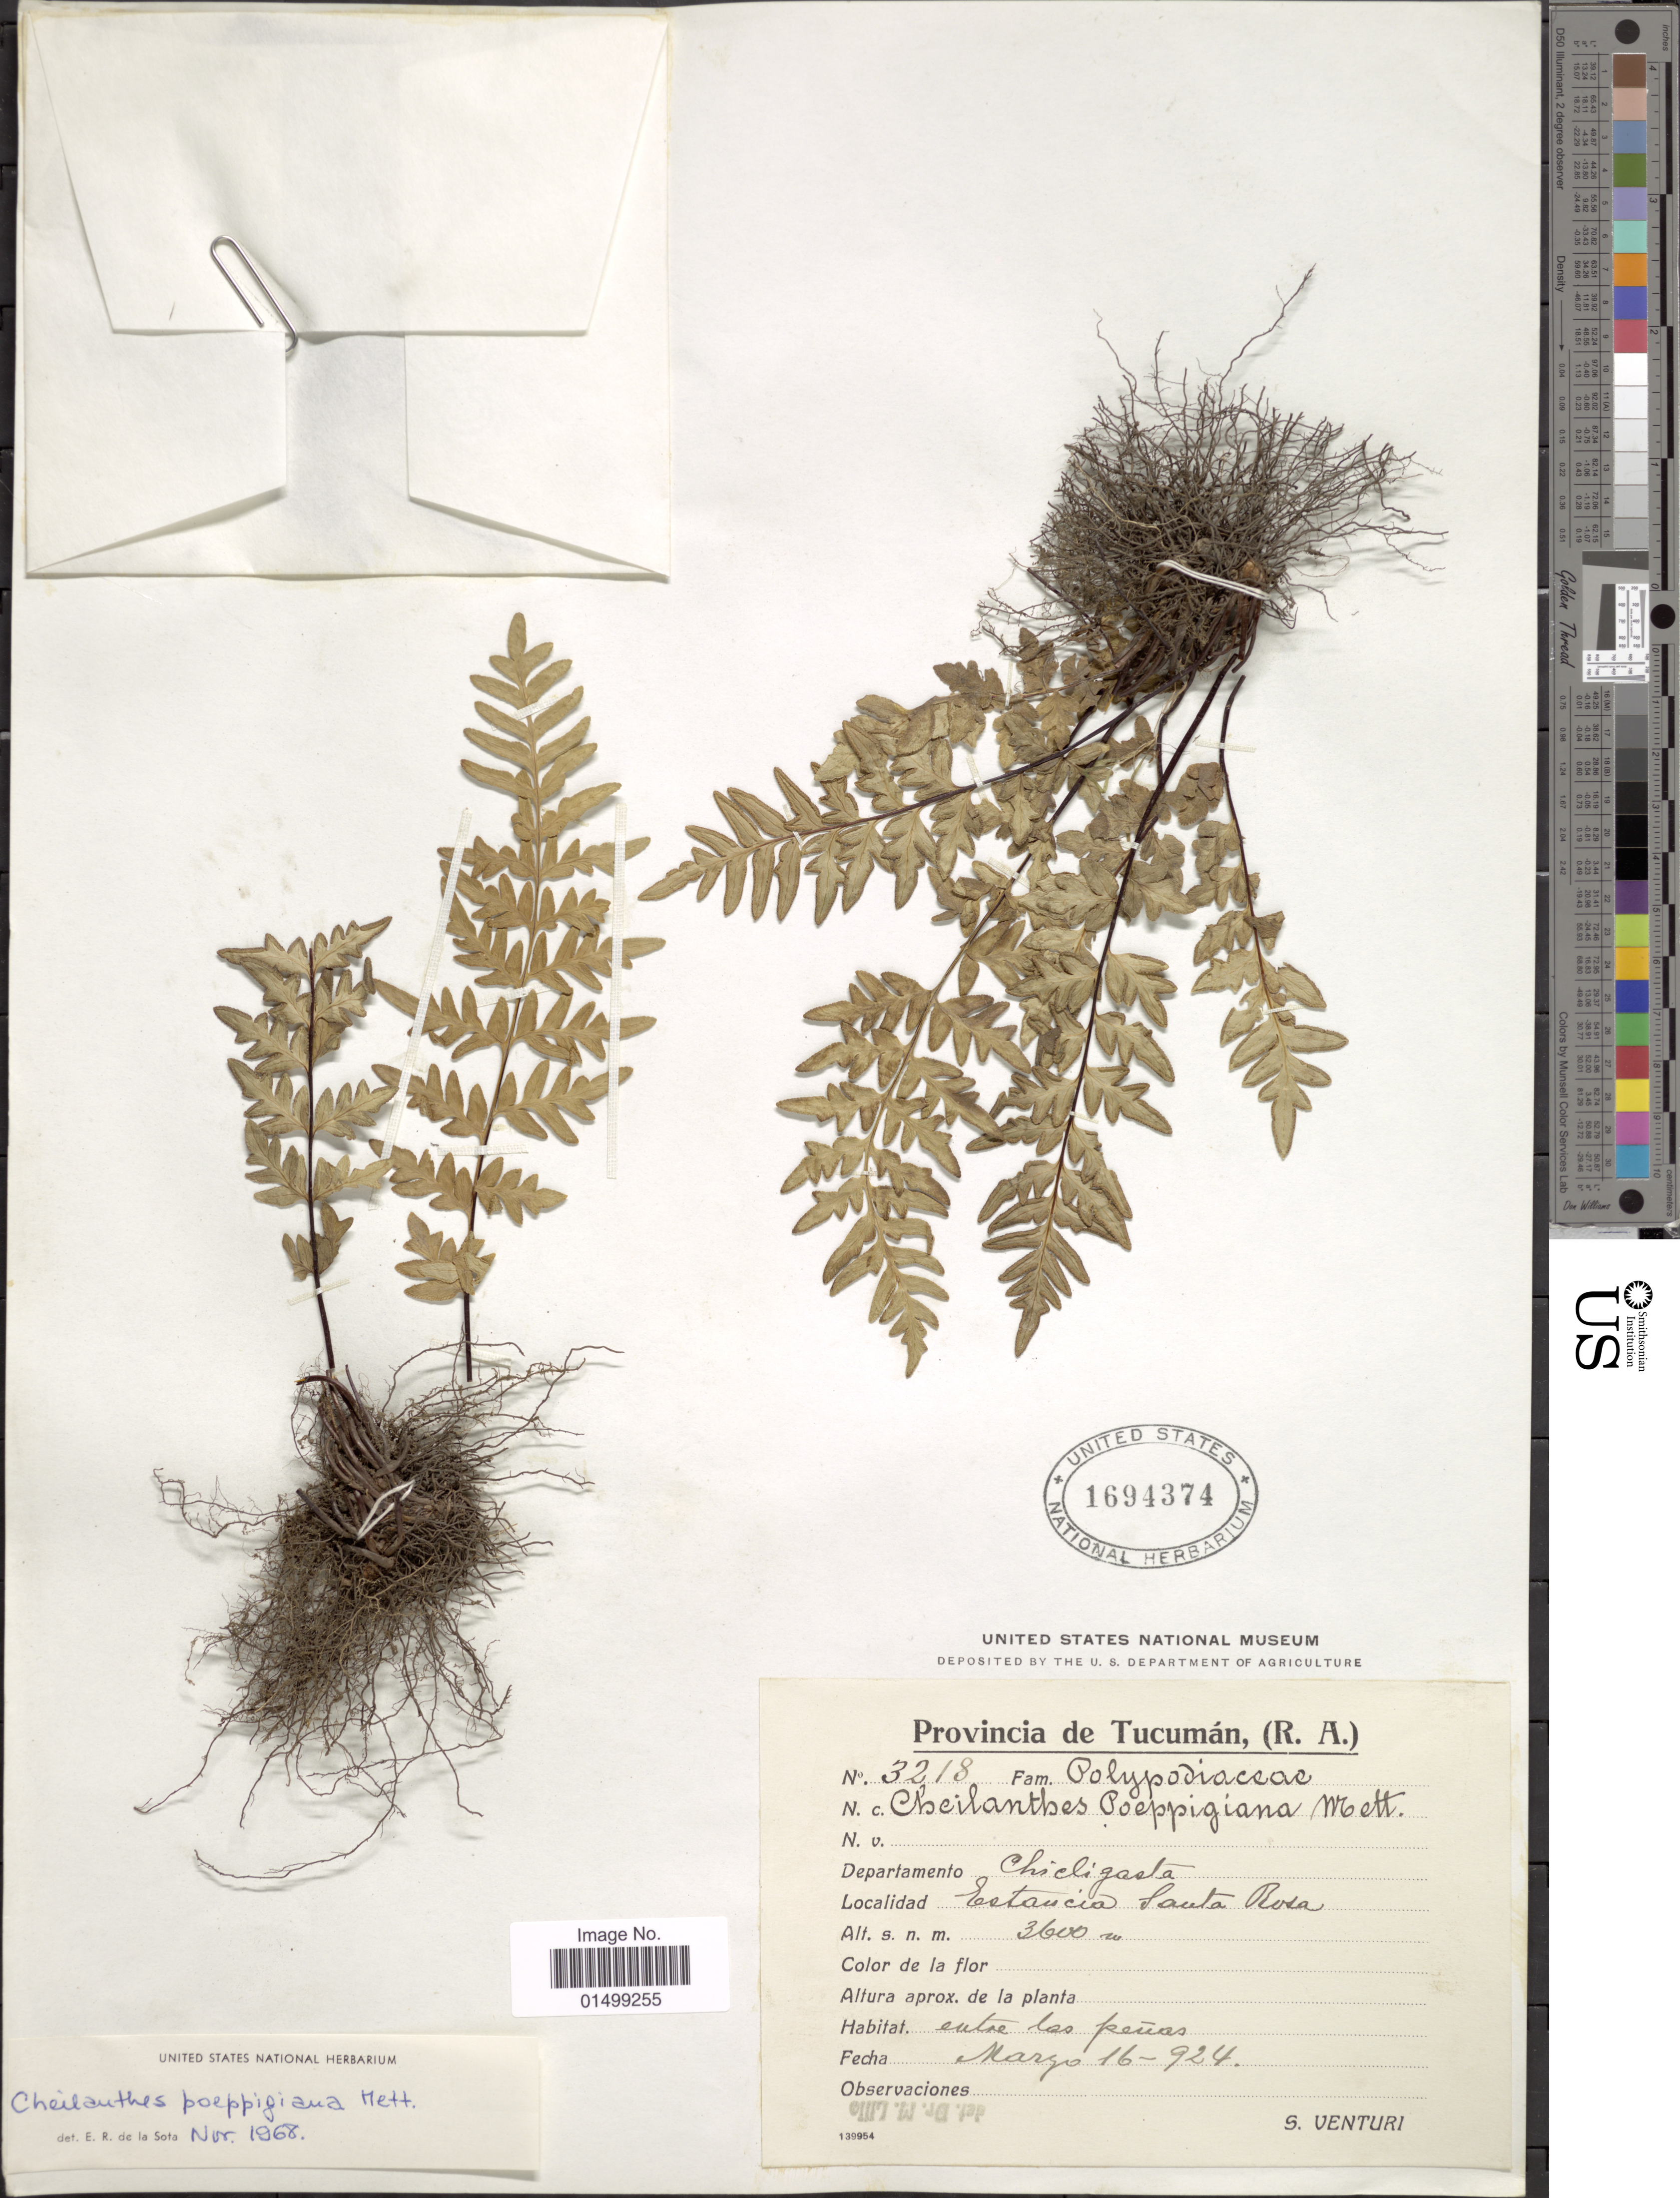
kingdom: Plantae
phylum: Tracheophyta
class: Polypodiopsida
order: Polypodiales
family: Pteridaceae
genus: Cheilanthes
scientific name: Cheilanthes poeppigiana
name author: Mett. ex Kuhn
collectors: S. Venturi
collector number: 3218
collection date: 1924-03-16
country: Argentina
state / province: Tucuman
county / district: Chicligasta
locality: estancia Santa Rosa.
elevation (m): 3800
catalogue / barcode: US 1694374